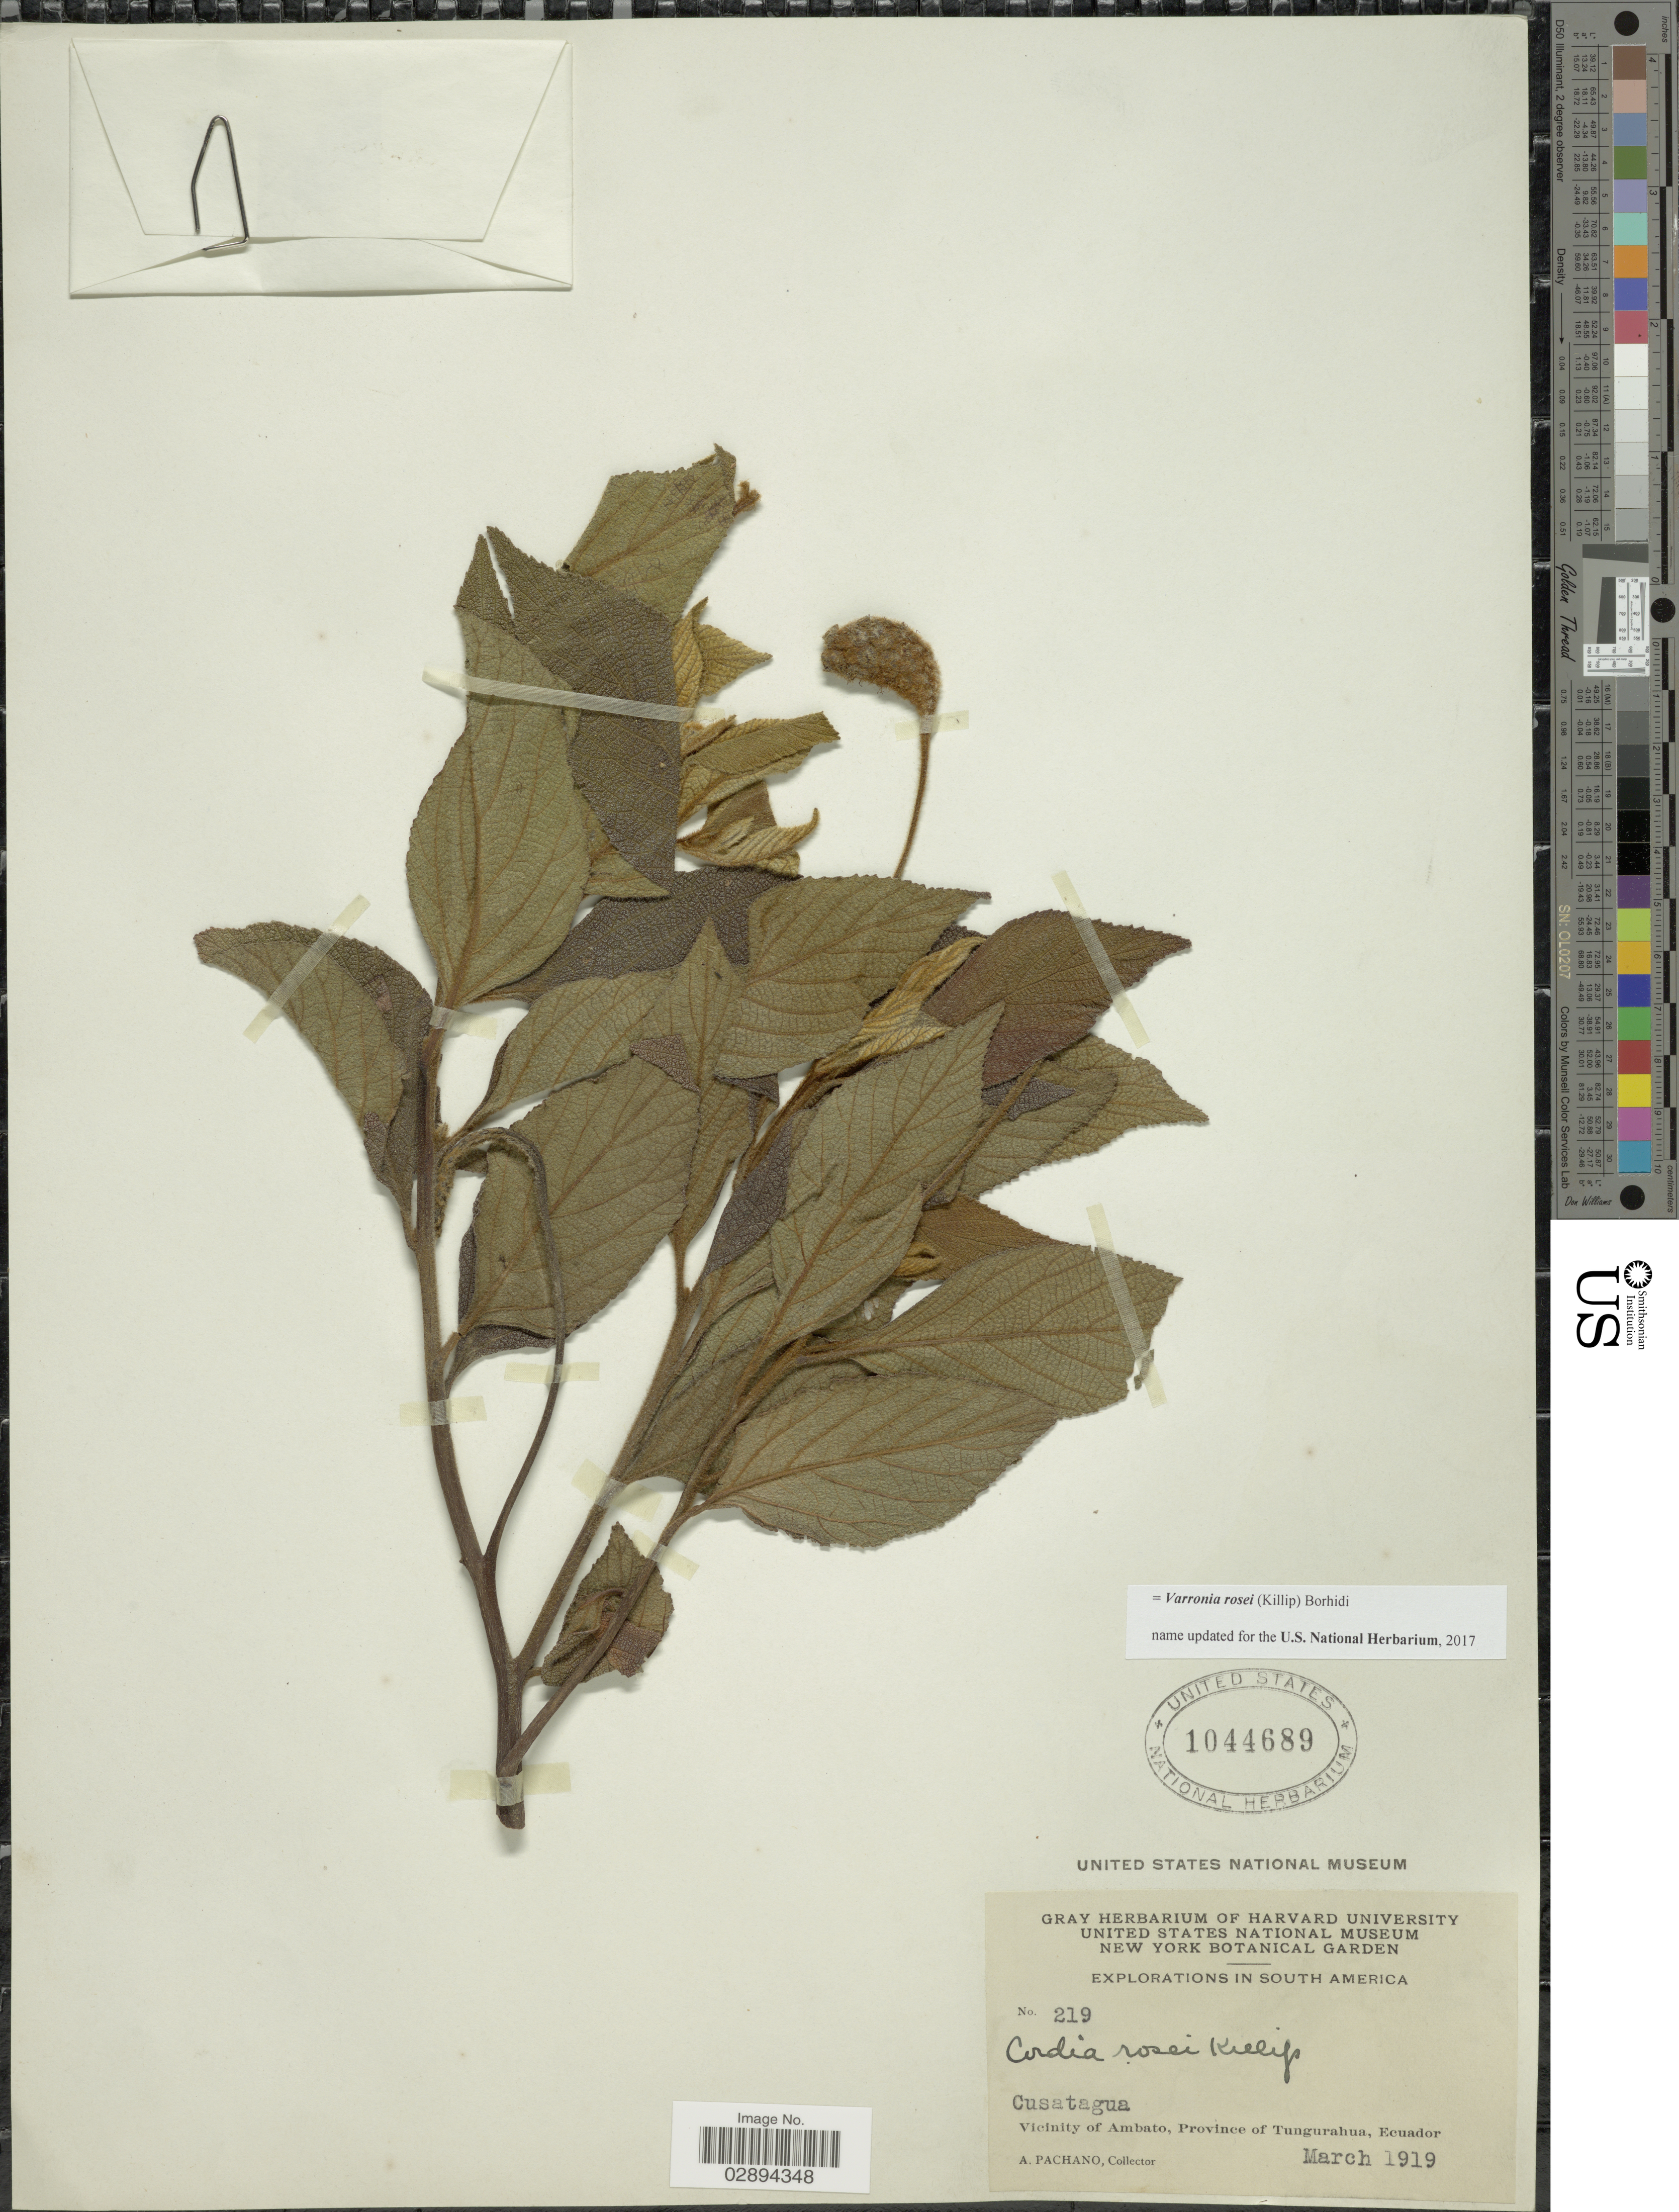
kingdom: Plantae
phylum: Tracheophyta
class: Magnoliopsida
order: Boraginales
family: Cordiaceae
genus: Varronia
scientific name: Varronia rosei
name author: (Killip) Borhidi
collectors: A. Pachano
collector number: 219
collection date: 1919-03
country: Ecuador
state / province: Tungurahua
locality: Cusatagua, Vicinity of Ambato.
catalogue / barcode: US 1044689